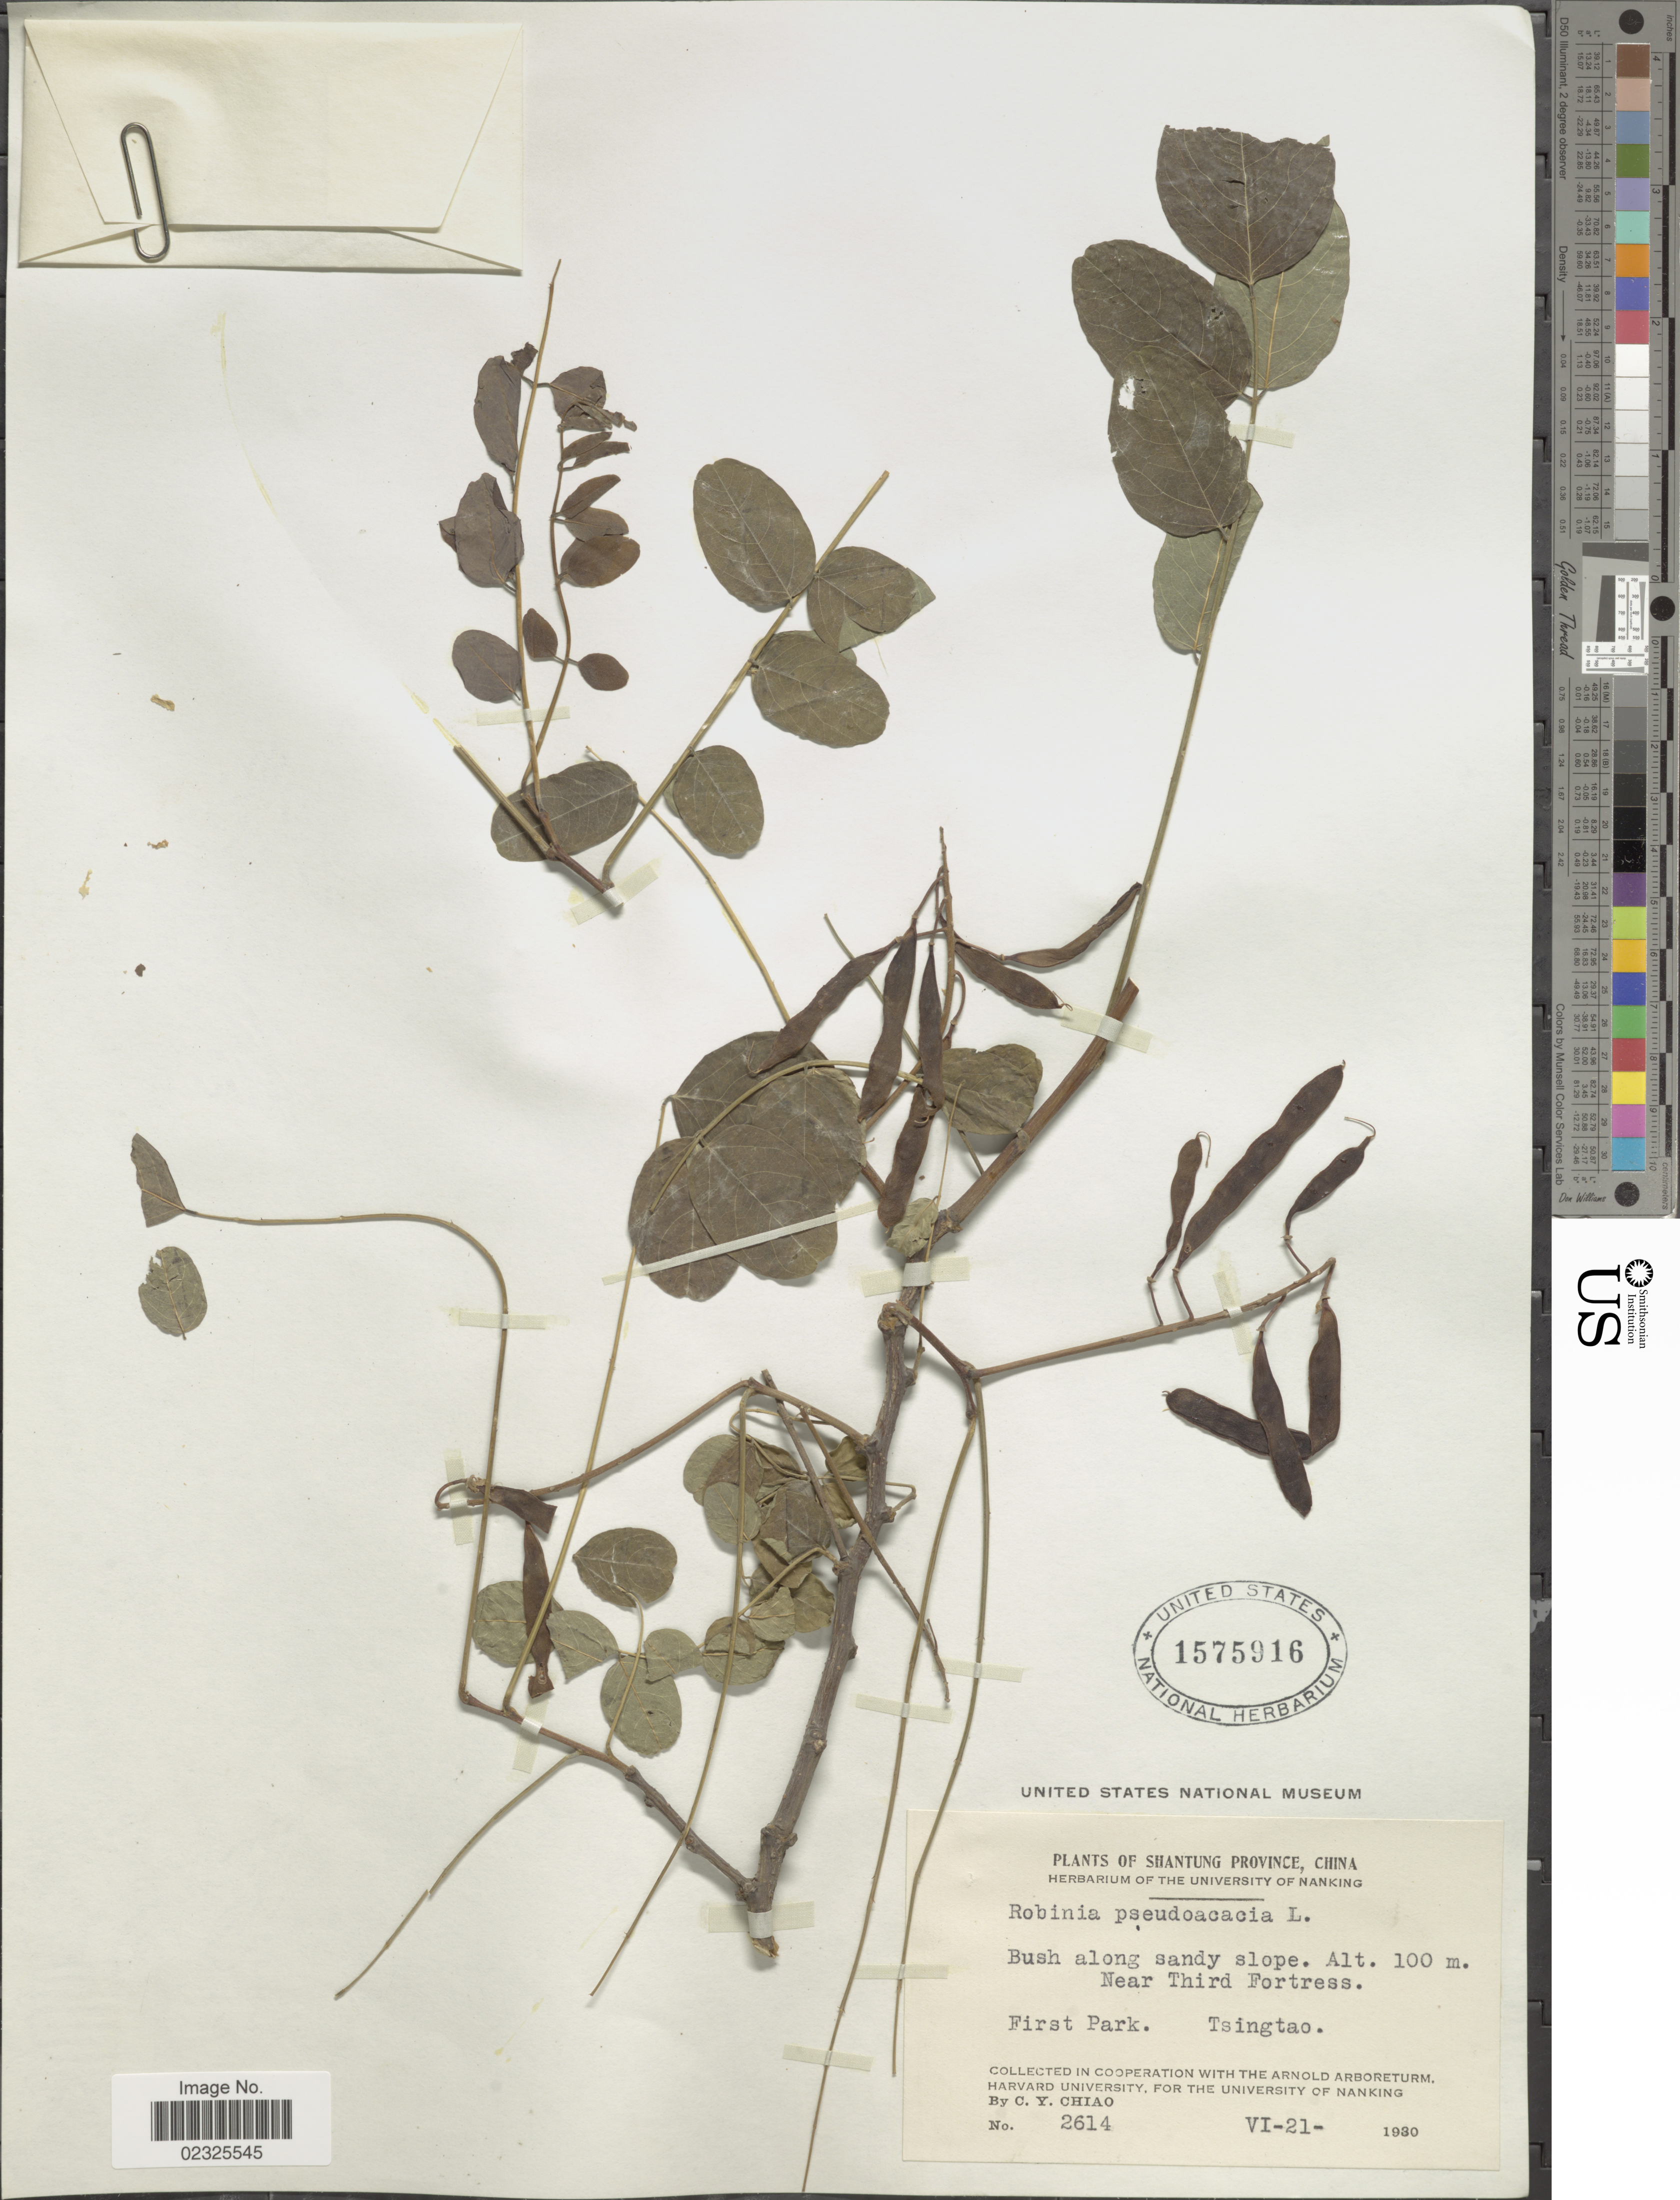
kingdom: Plantae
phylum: Tracheophyta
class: Magnoliopsida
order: Fabales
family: Fabaceae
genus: Robinia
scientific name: Robinia pseudoacacia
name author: L.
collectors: C. Y. Chiao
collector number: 2614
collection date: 1930-06-21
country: China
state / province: Shandong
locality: Shantung Province, bush along sandy slope, near Third Fortress, First Park, Tsingtao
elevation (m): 100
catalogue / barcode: US 1575916